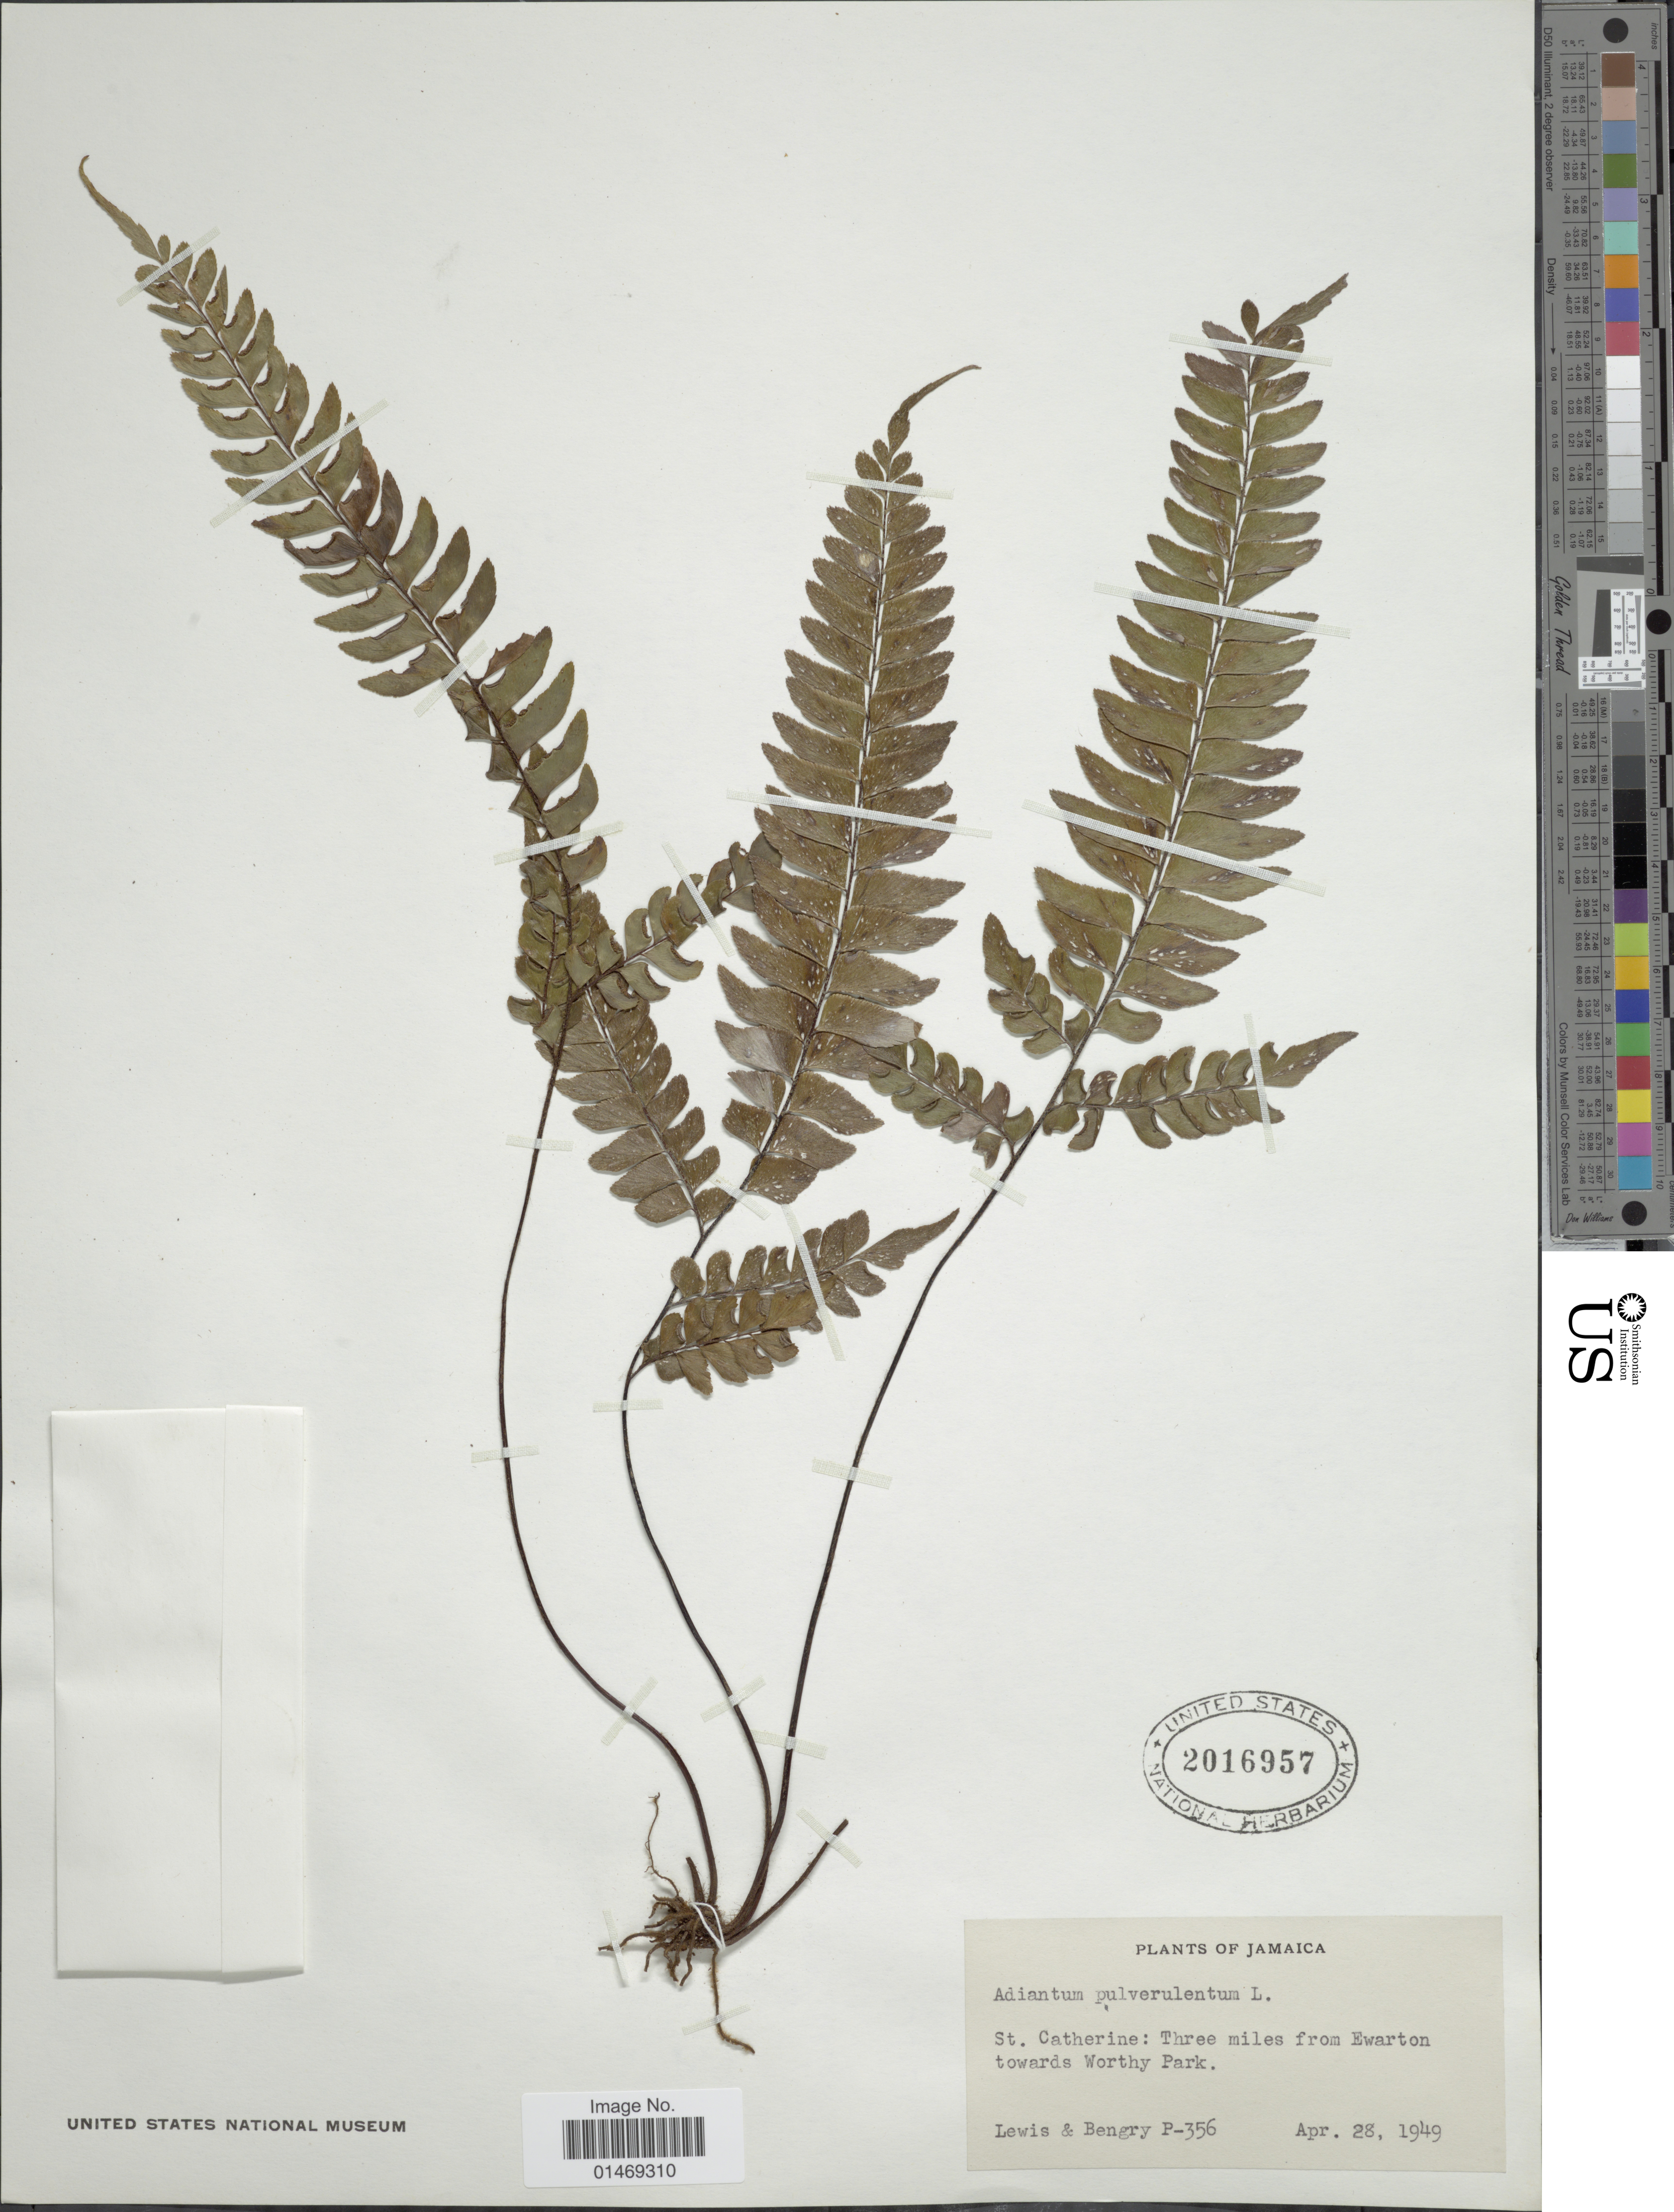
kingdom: Plantae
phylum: Tracheophyta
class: Polypodiopsida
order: Polypodiales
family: Pteridaceae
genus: Adiantum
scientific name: Adiantum pulverulentum var. caudatum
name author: Jenman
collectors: -- Lewis & R. Bengry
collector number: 356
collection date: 1949-04-28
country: Jamaica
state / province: Saint Catherine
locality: Three miles from Ewarton towards Worthy Park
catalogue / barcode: US 2016957